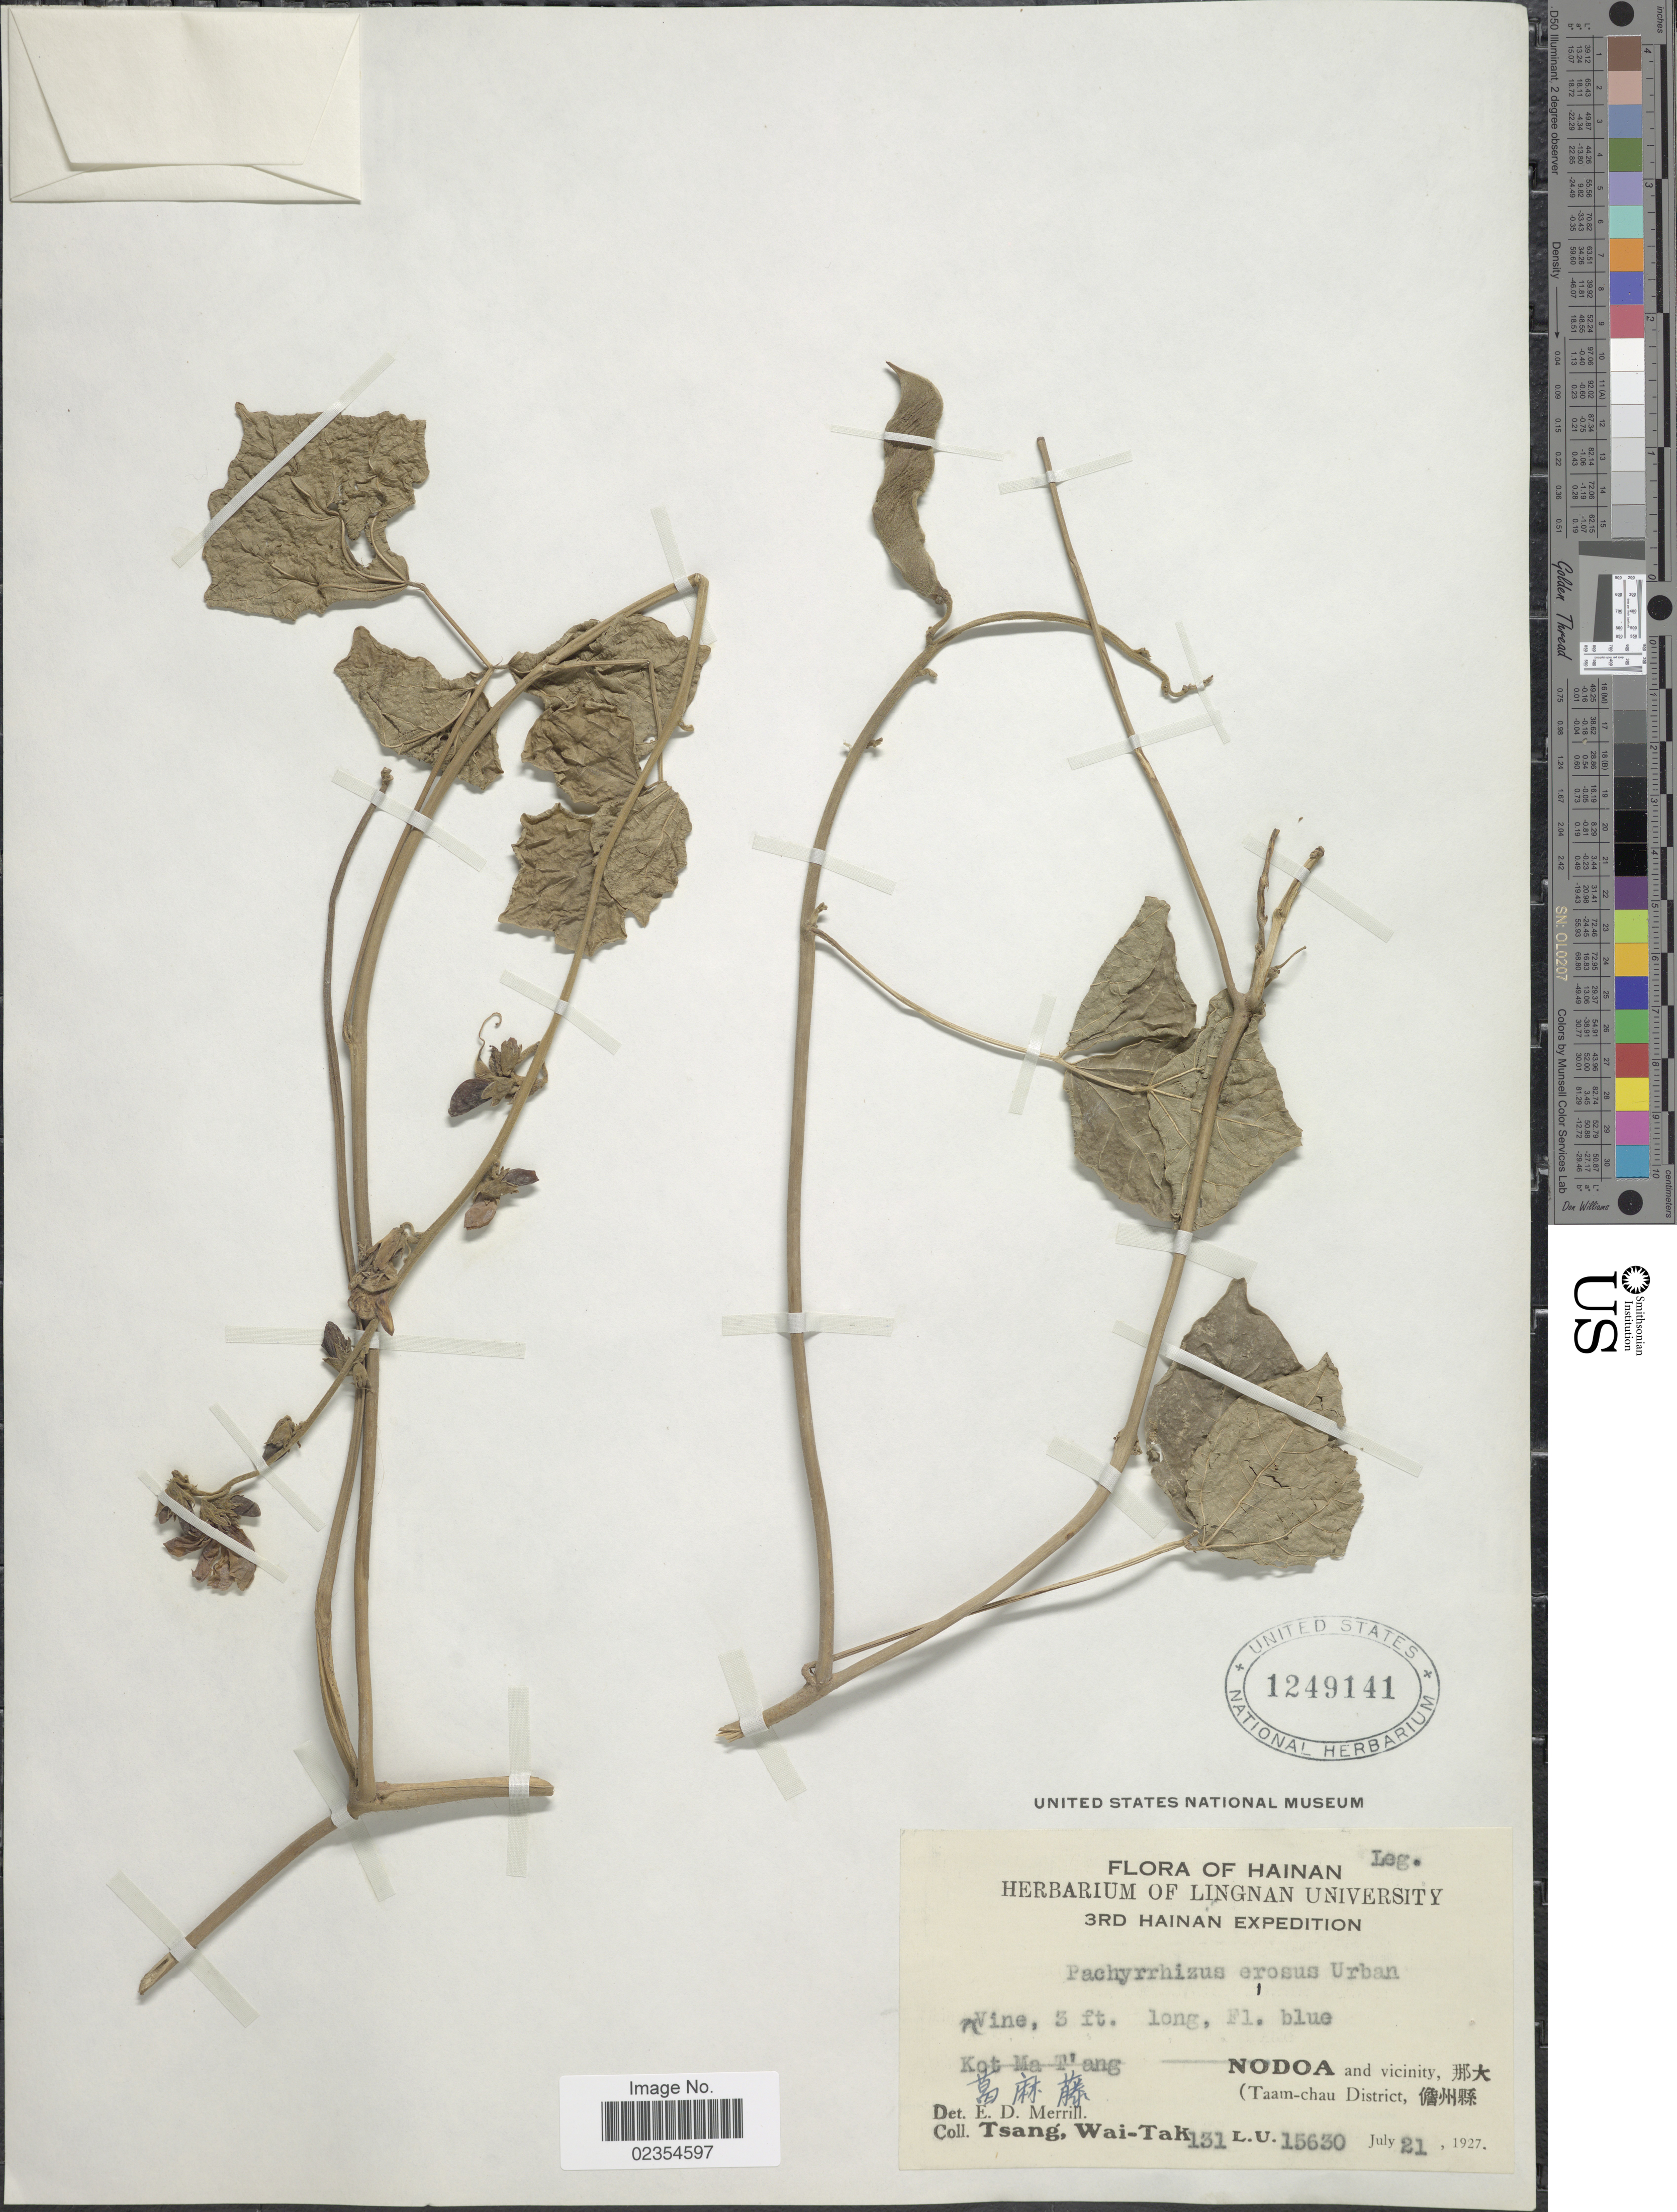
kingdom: Plantae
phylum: Tracheophyta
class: Magnoliopsida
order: Fabales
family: Fabaceae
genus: Pachyrhizus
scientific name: Pachyrhizus erosus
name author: (L.) Urb.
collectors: W. T. Tsang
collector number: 131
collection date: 1927-07-21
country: China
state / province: Hainan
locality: Kot Ma T'ang, Nodoa and Vicinity, (Taam-chau District).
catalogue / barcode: US 1249141